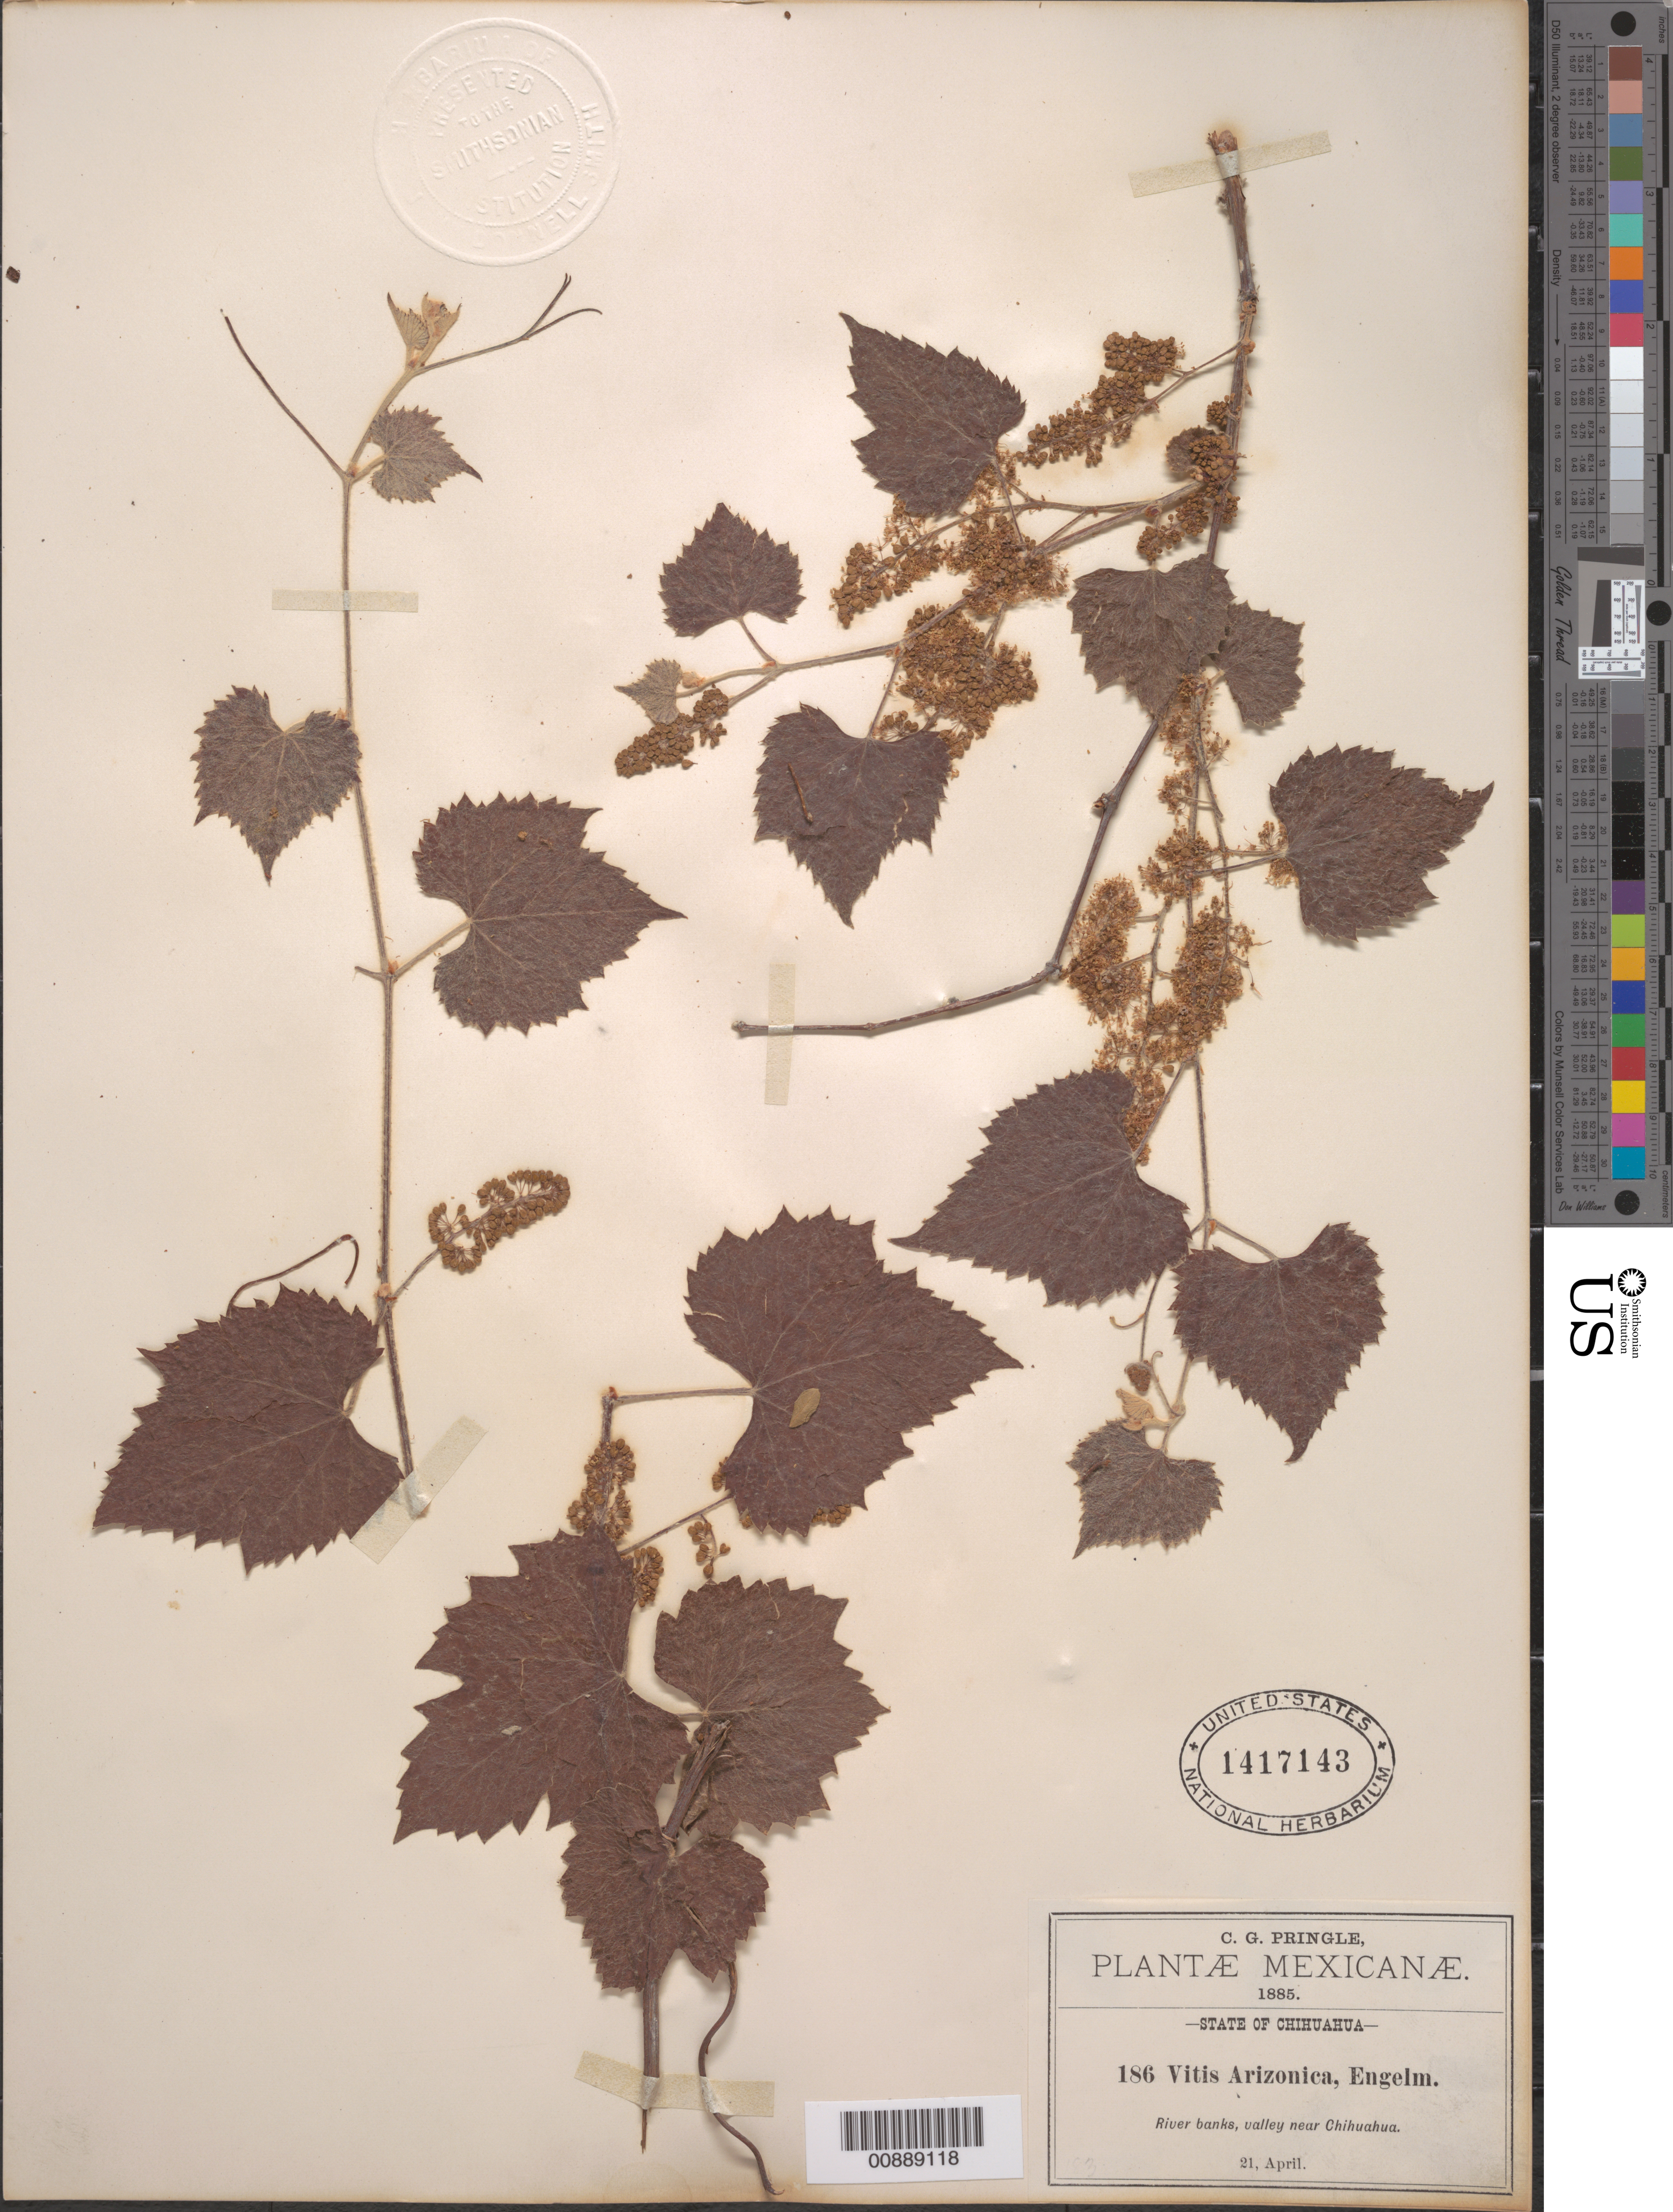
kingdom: Plantae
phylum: Tracheophyta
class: Magnoliopsida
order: Vitales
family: Vitaceae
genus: Vitis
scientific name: Vitis arizonica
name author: Engelm.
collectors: C. G. Pringle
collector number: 186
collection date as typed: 21 Apr 1885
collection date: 1885-04-21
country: Mexico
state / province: Chihuahua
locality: Valley near Chihuahua.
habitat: River banks.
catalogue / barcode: US 1417143